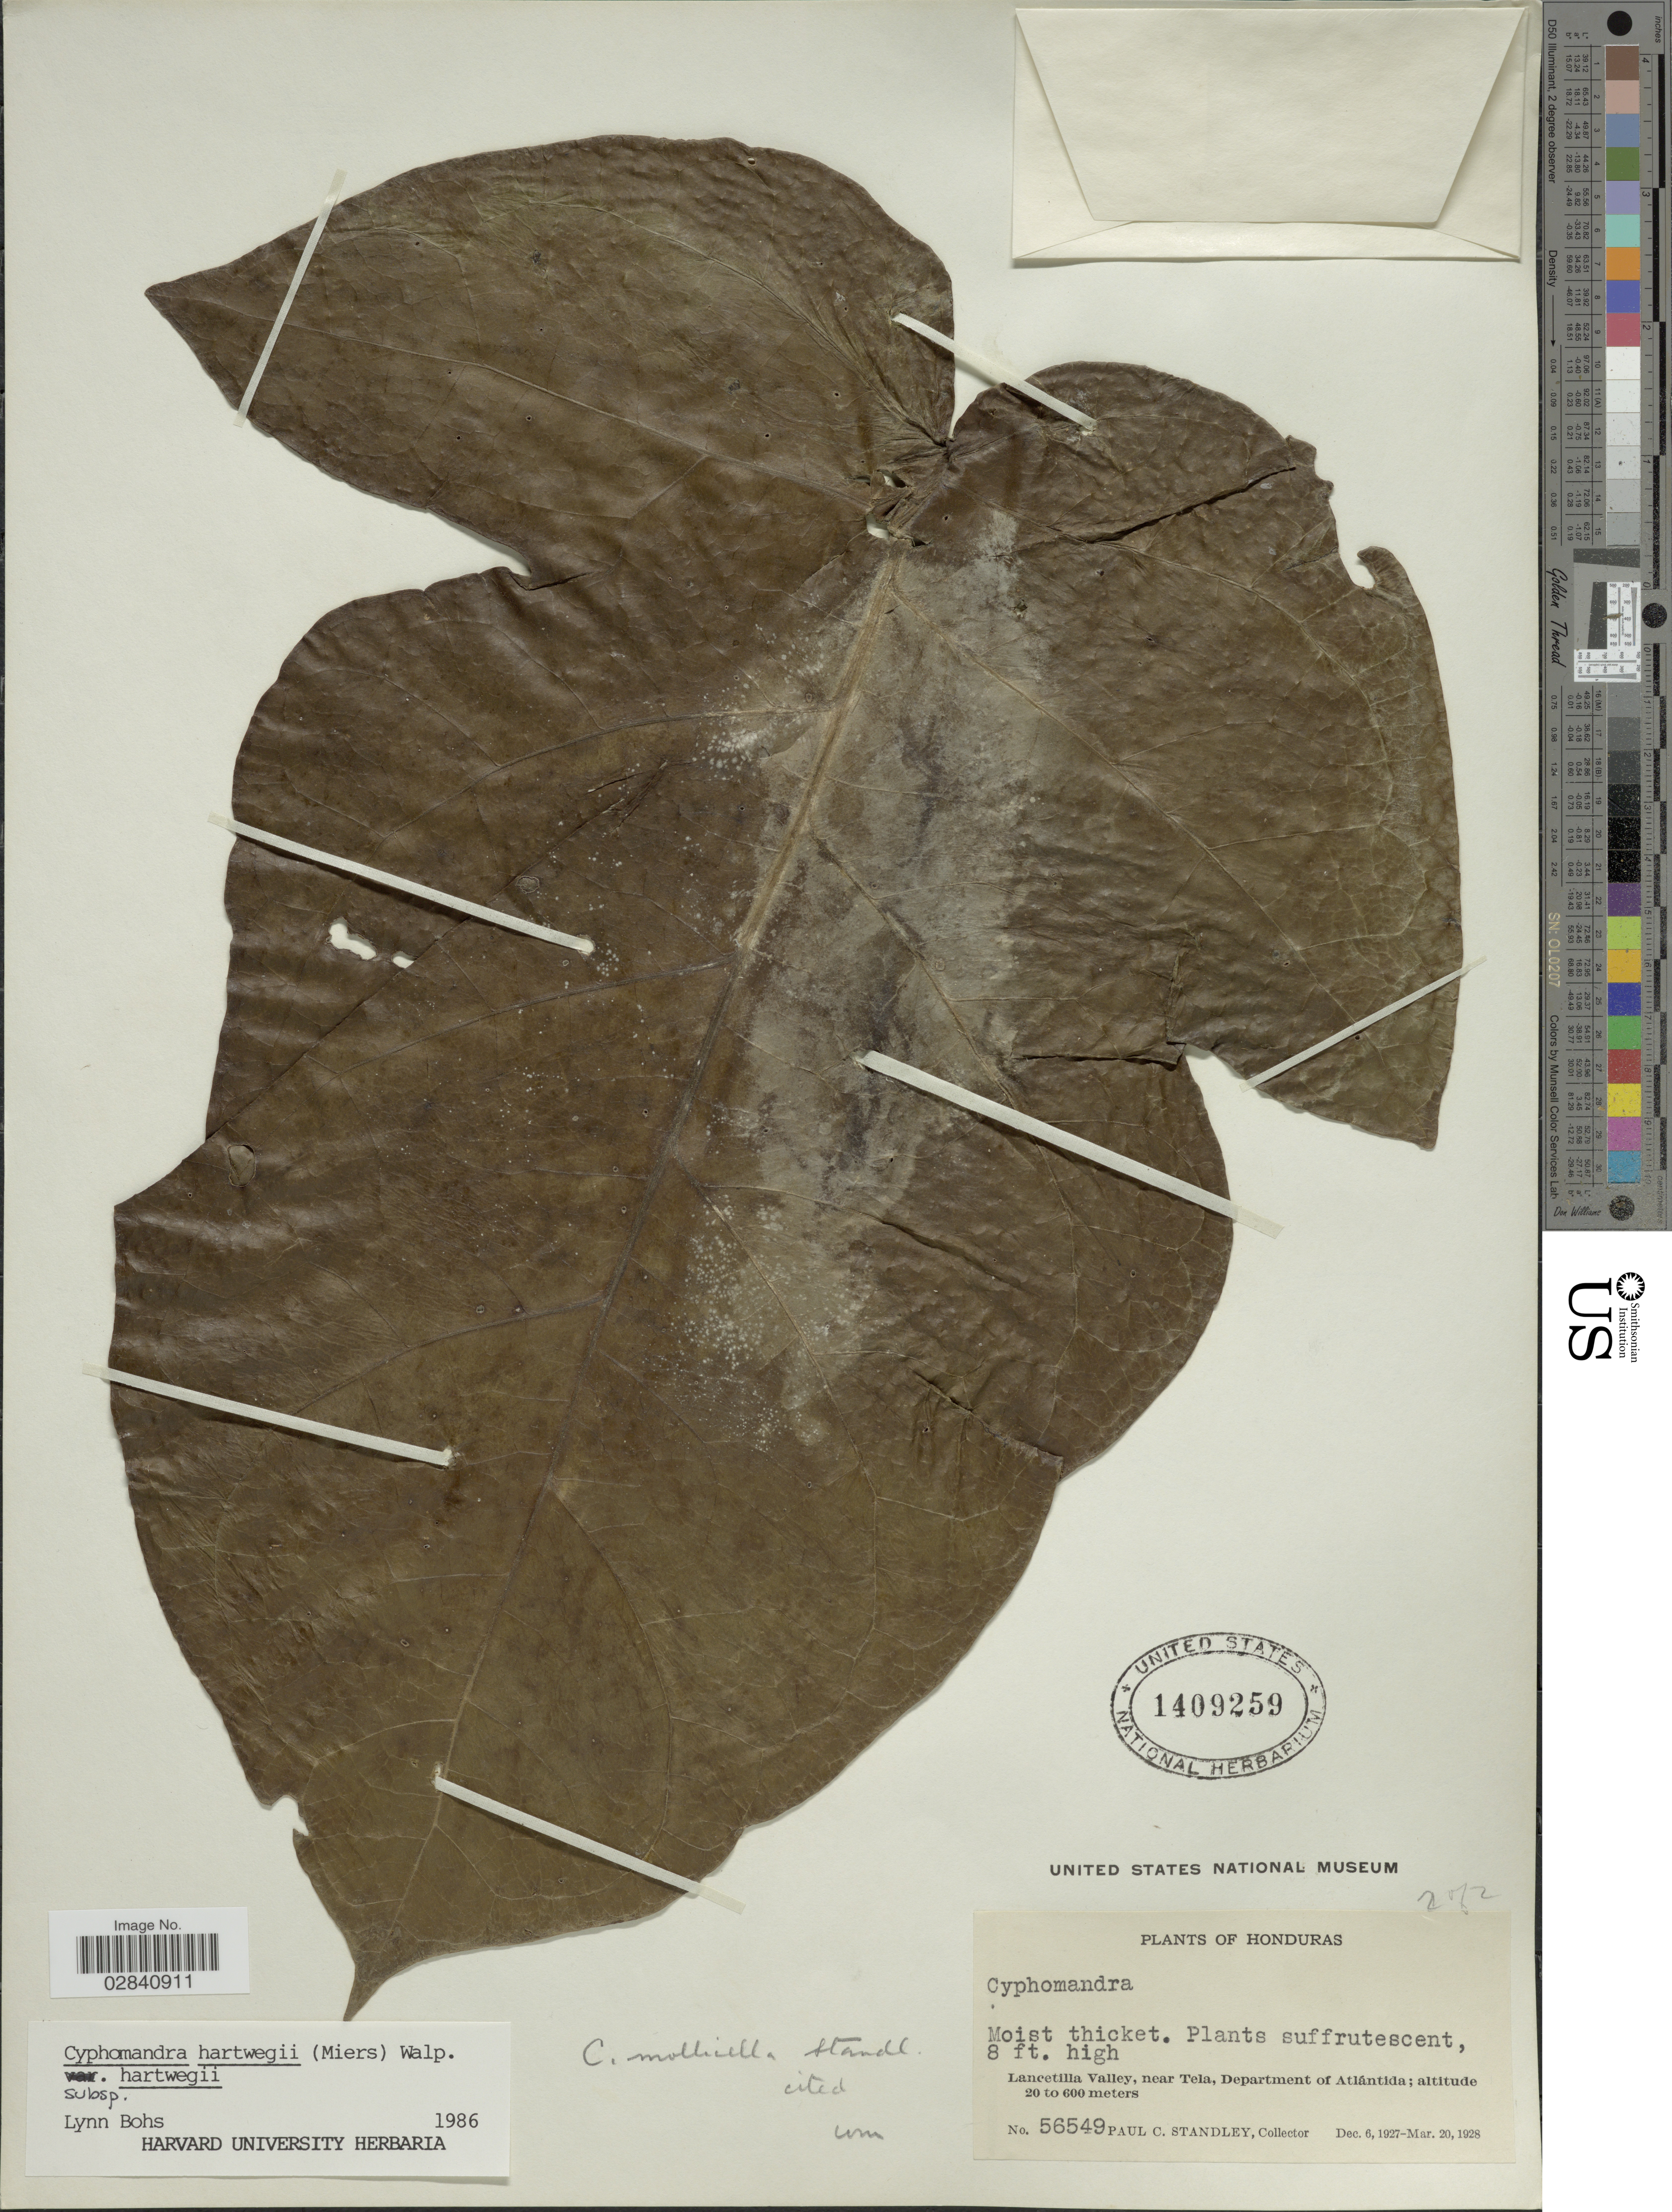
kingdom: Plantae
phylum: Tracheophyta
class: Magnoliopsida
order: Solanales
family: Solanaceae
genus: Cyphomandra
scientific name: Cyphomandra hartwegii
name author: (Miers) Sendtn. ex Walp.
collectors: P. C. Standley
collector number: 56549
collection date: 1927-12-06/1928-03-20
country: Honduras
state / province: Atlántida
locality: Lancetilla Valley, near Tela, Department of Atlántida.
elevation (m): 20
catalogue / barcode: US 1409259